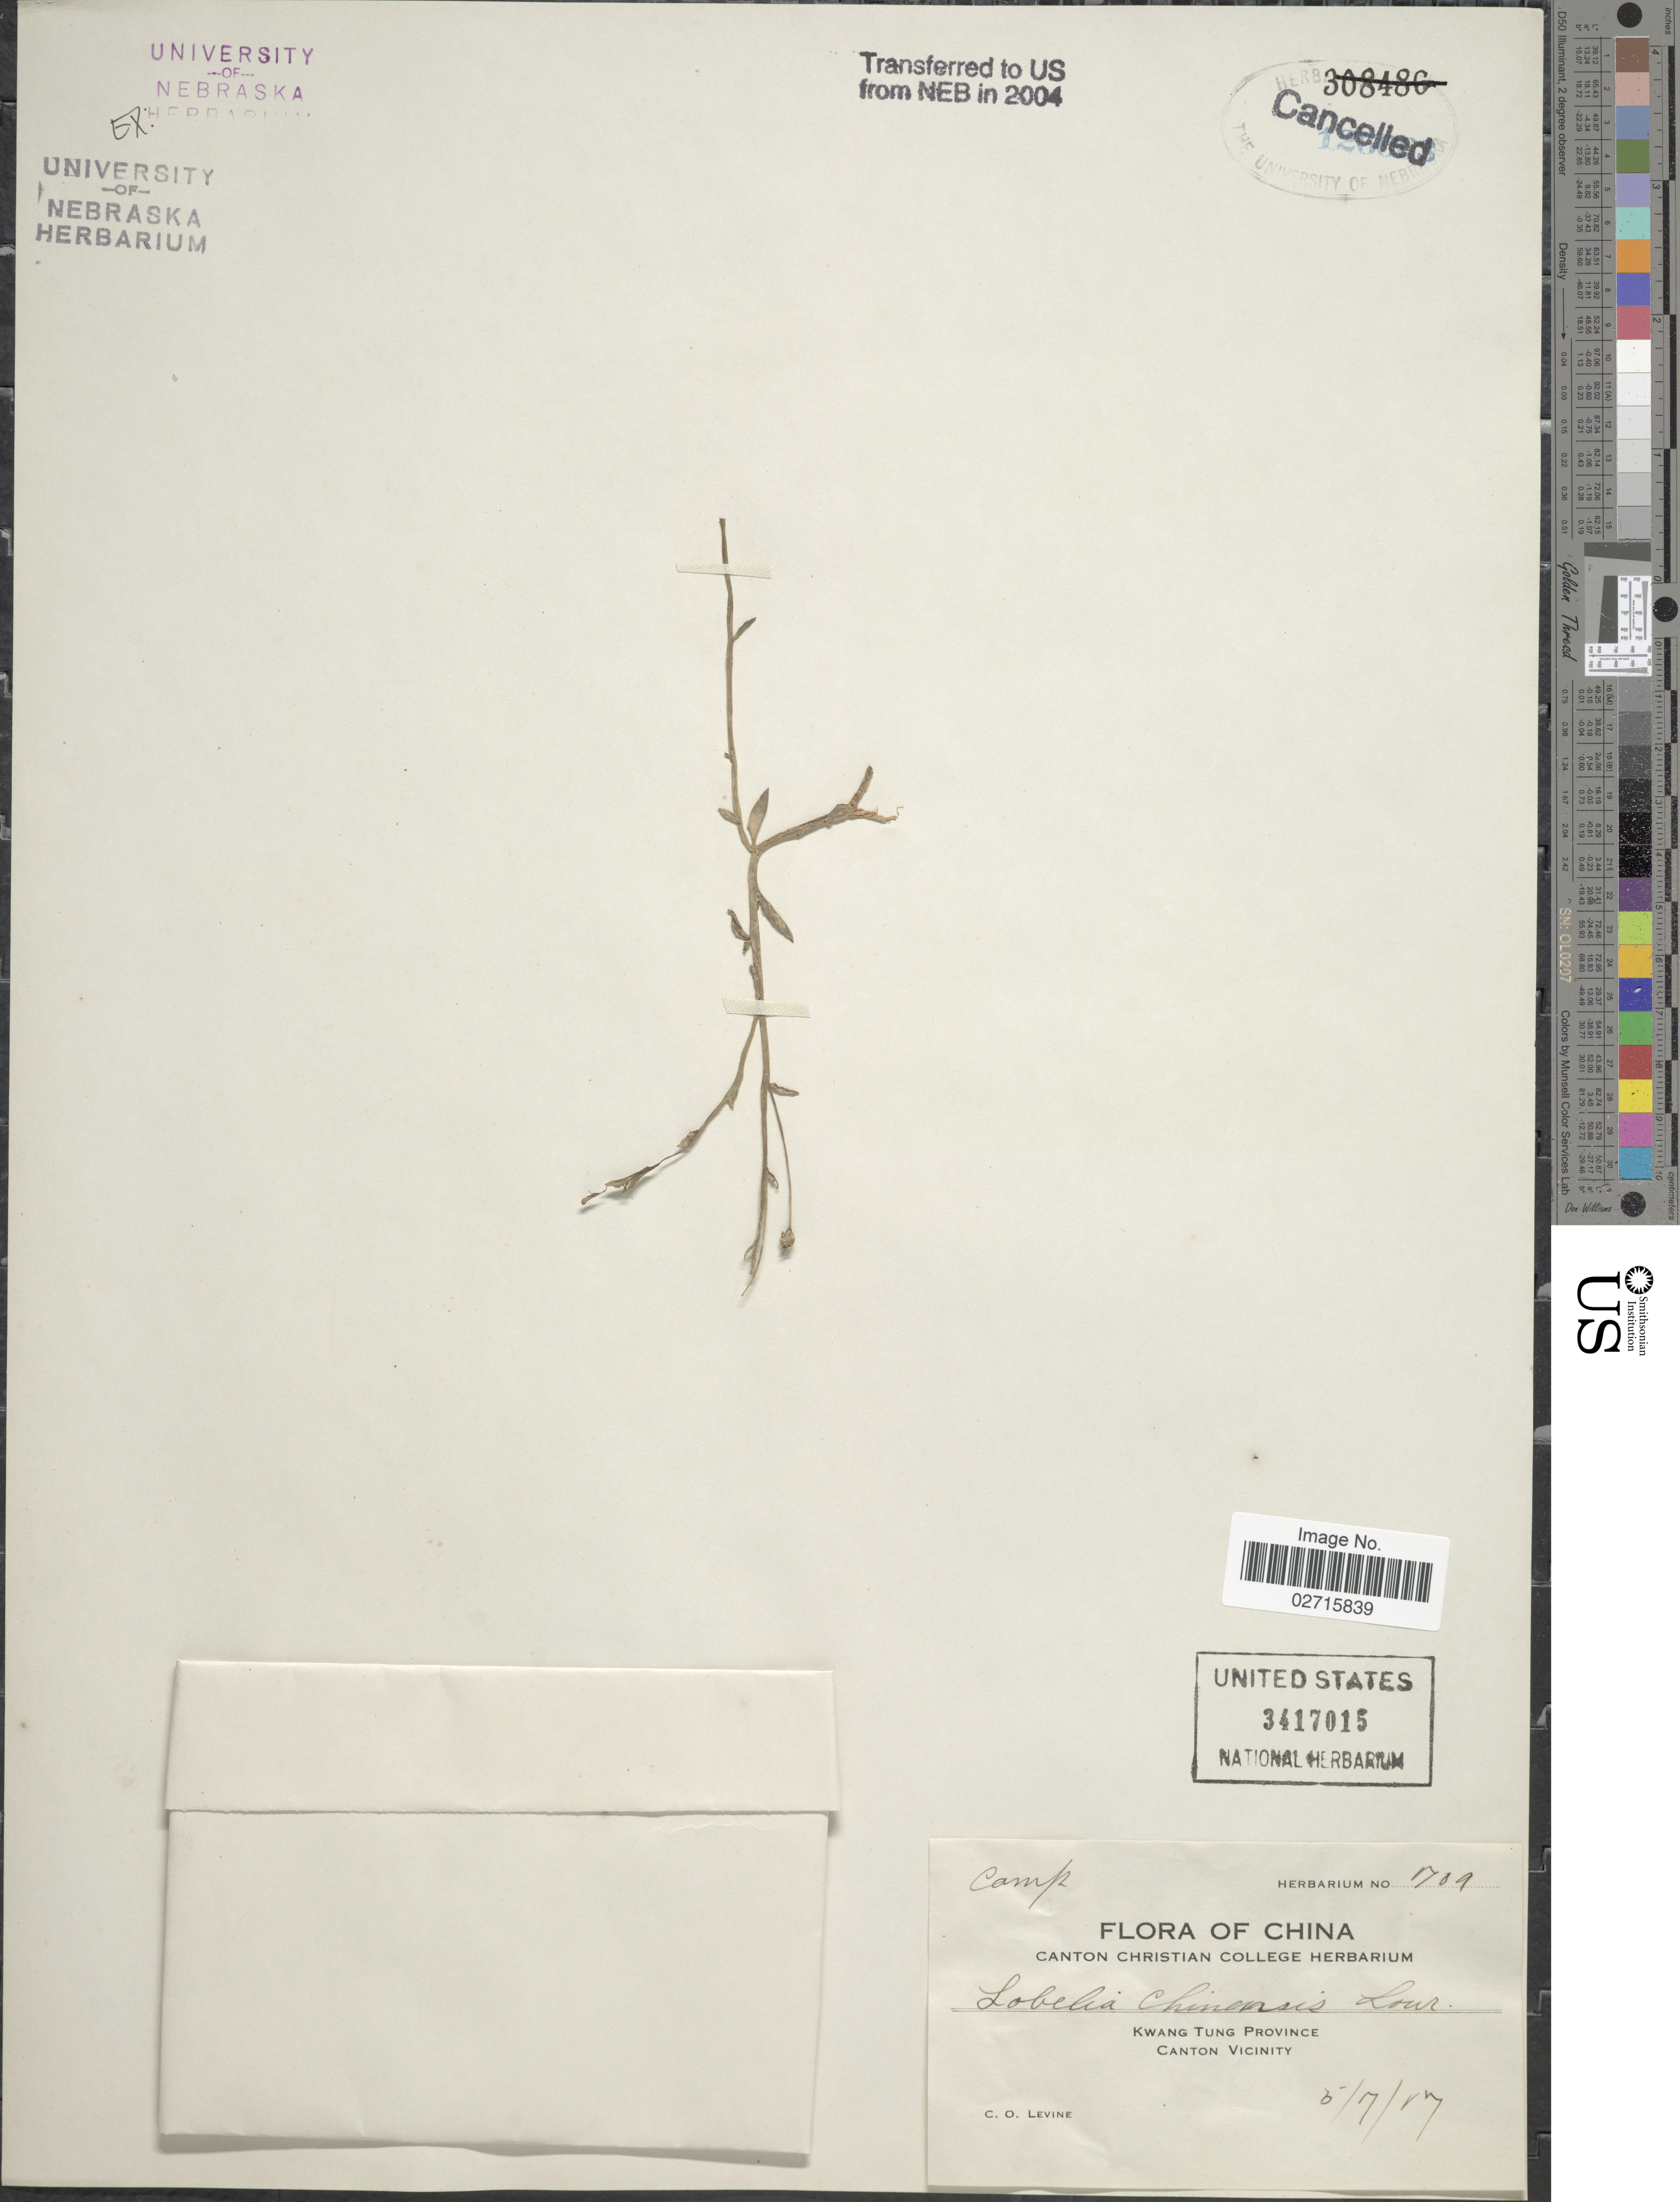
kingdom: Plantae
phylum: Tracheophyta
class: Magnoliopsida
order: Asterales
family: Campanulaceae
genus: Lobelia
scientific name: Lobelia chinensis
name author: Lour.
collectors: C. O. Levine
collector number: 709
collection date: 1917-07-05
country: China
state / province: Guangdong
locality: Kwang Tung Province, Canton Vicinity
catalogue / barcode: US 3417015